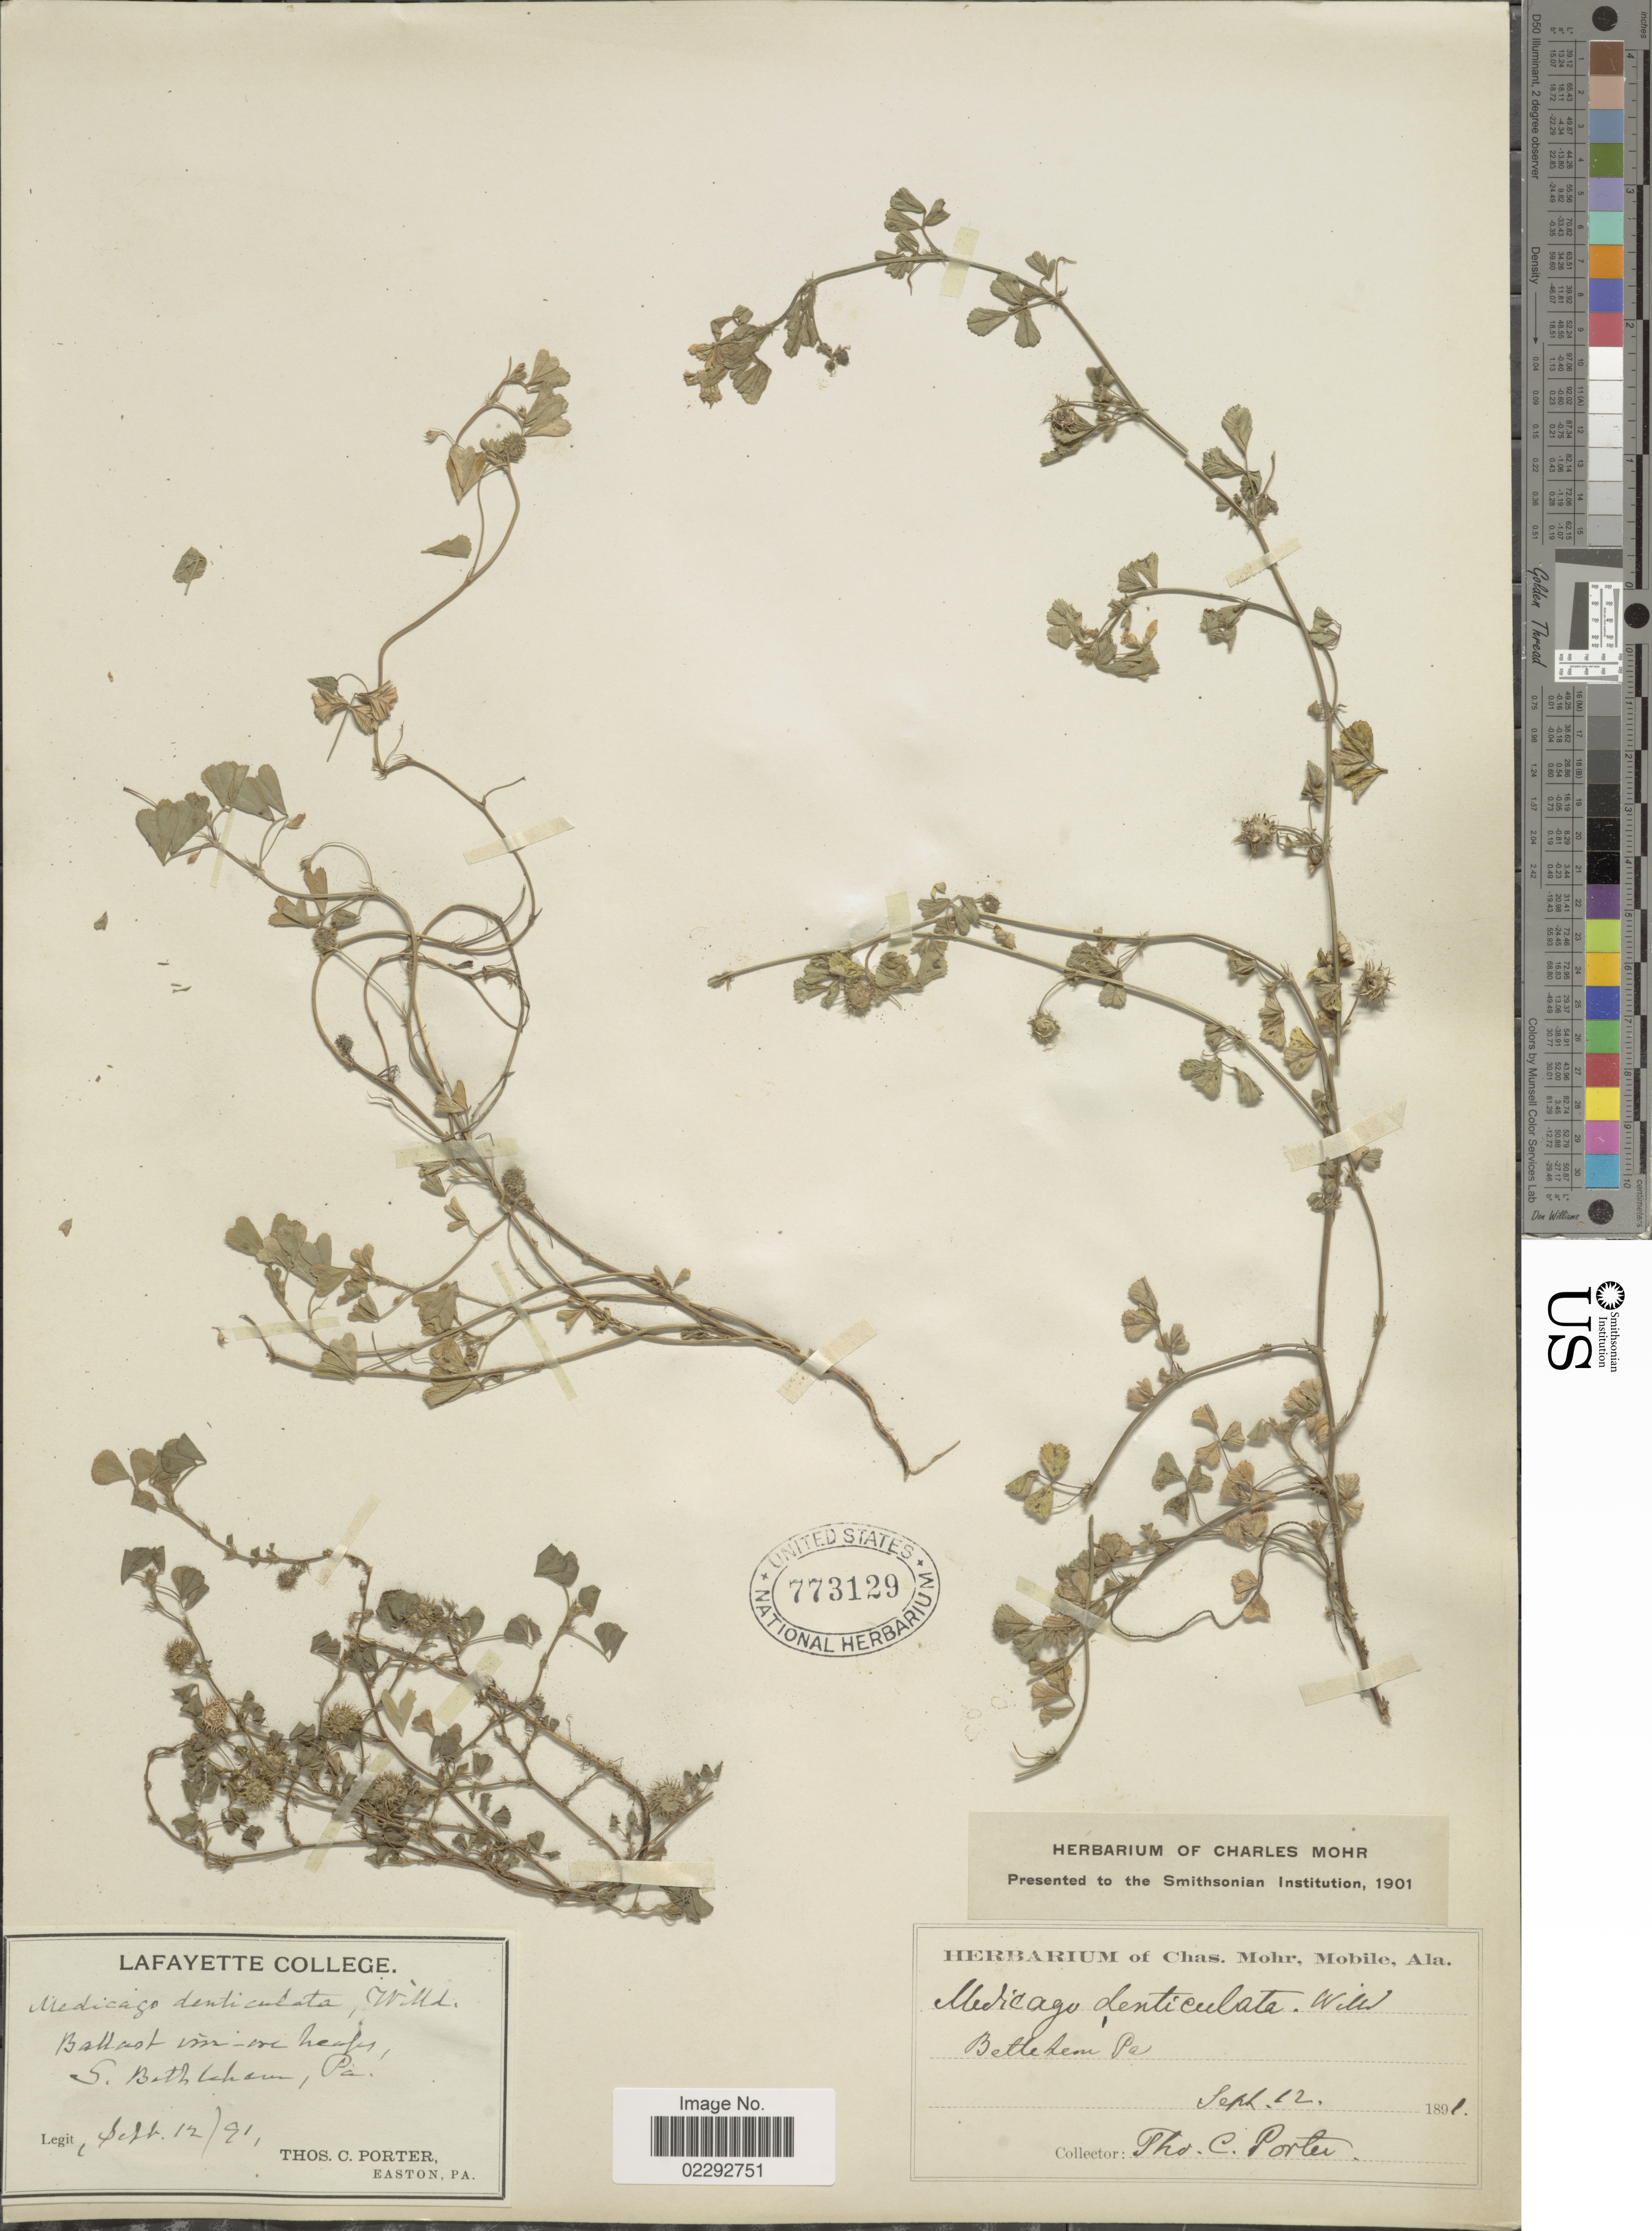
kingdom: Plantae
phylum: Tracheophyta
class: Magnoliopsida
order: Fabales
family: Fabaceae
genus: Medicago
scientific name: Medicago hispida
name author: Gaertn.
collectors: T. Porter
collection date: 1891-09-12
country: United States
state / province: Pennsylvania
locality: S. Bethlehem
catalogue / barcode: US 773129